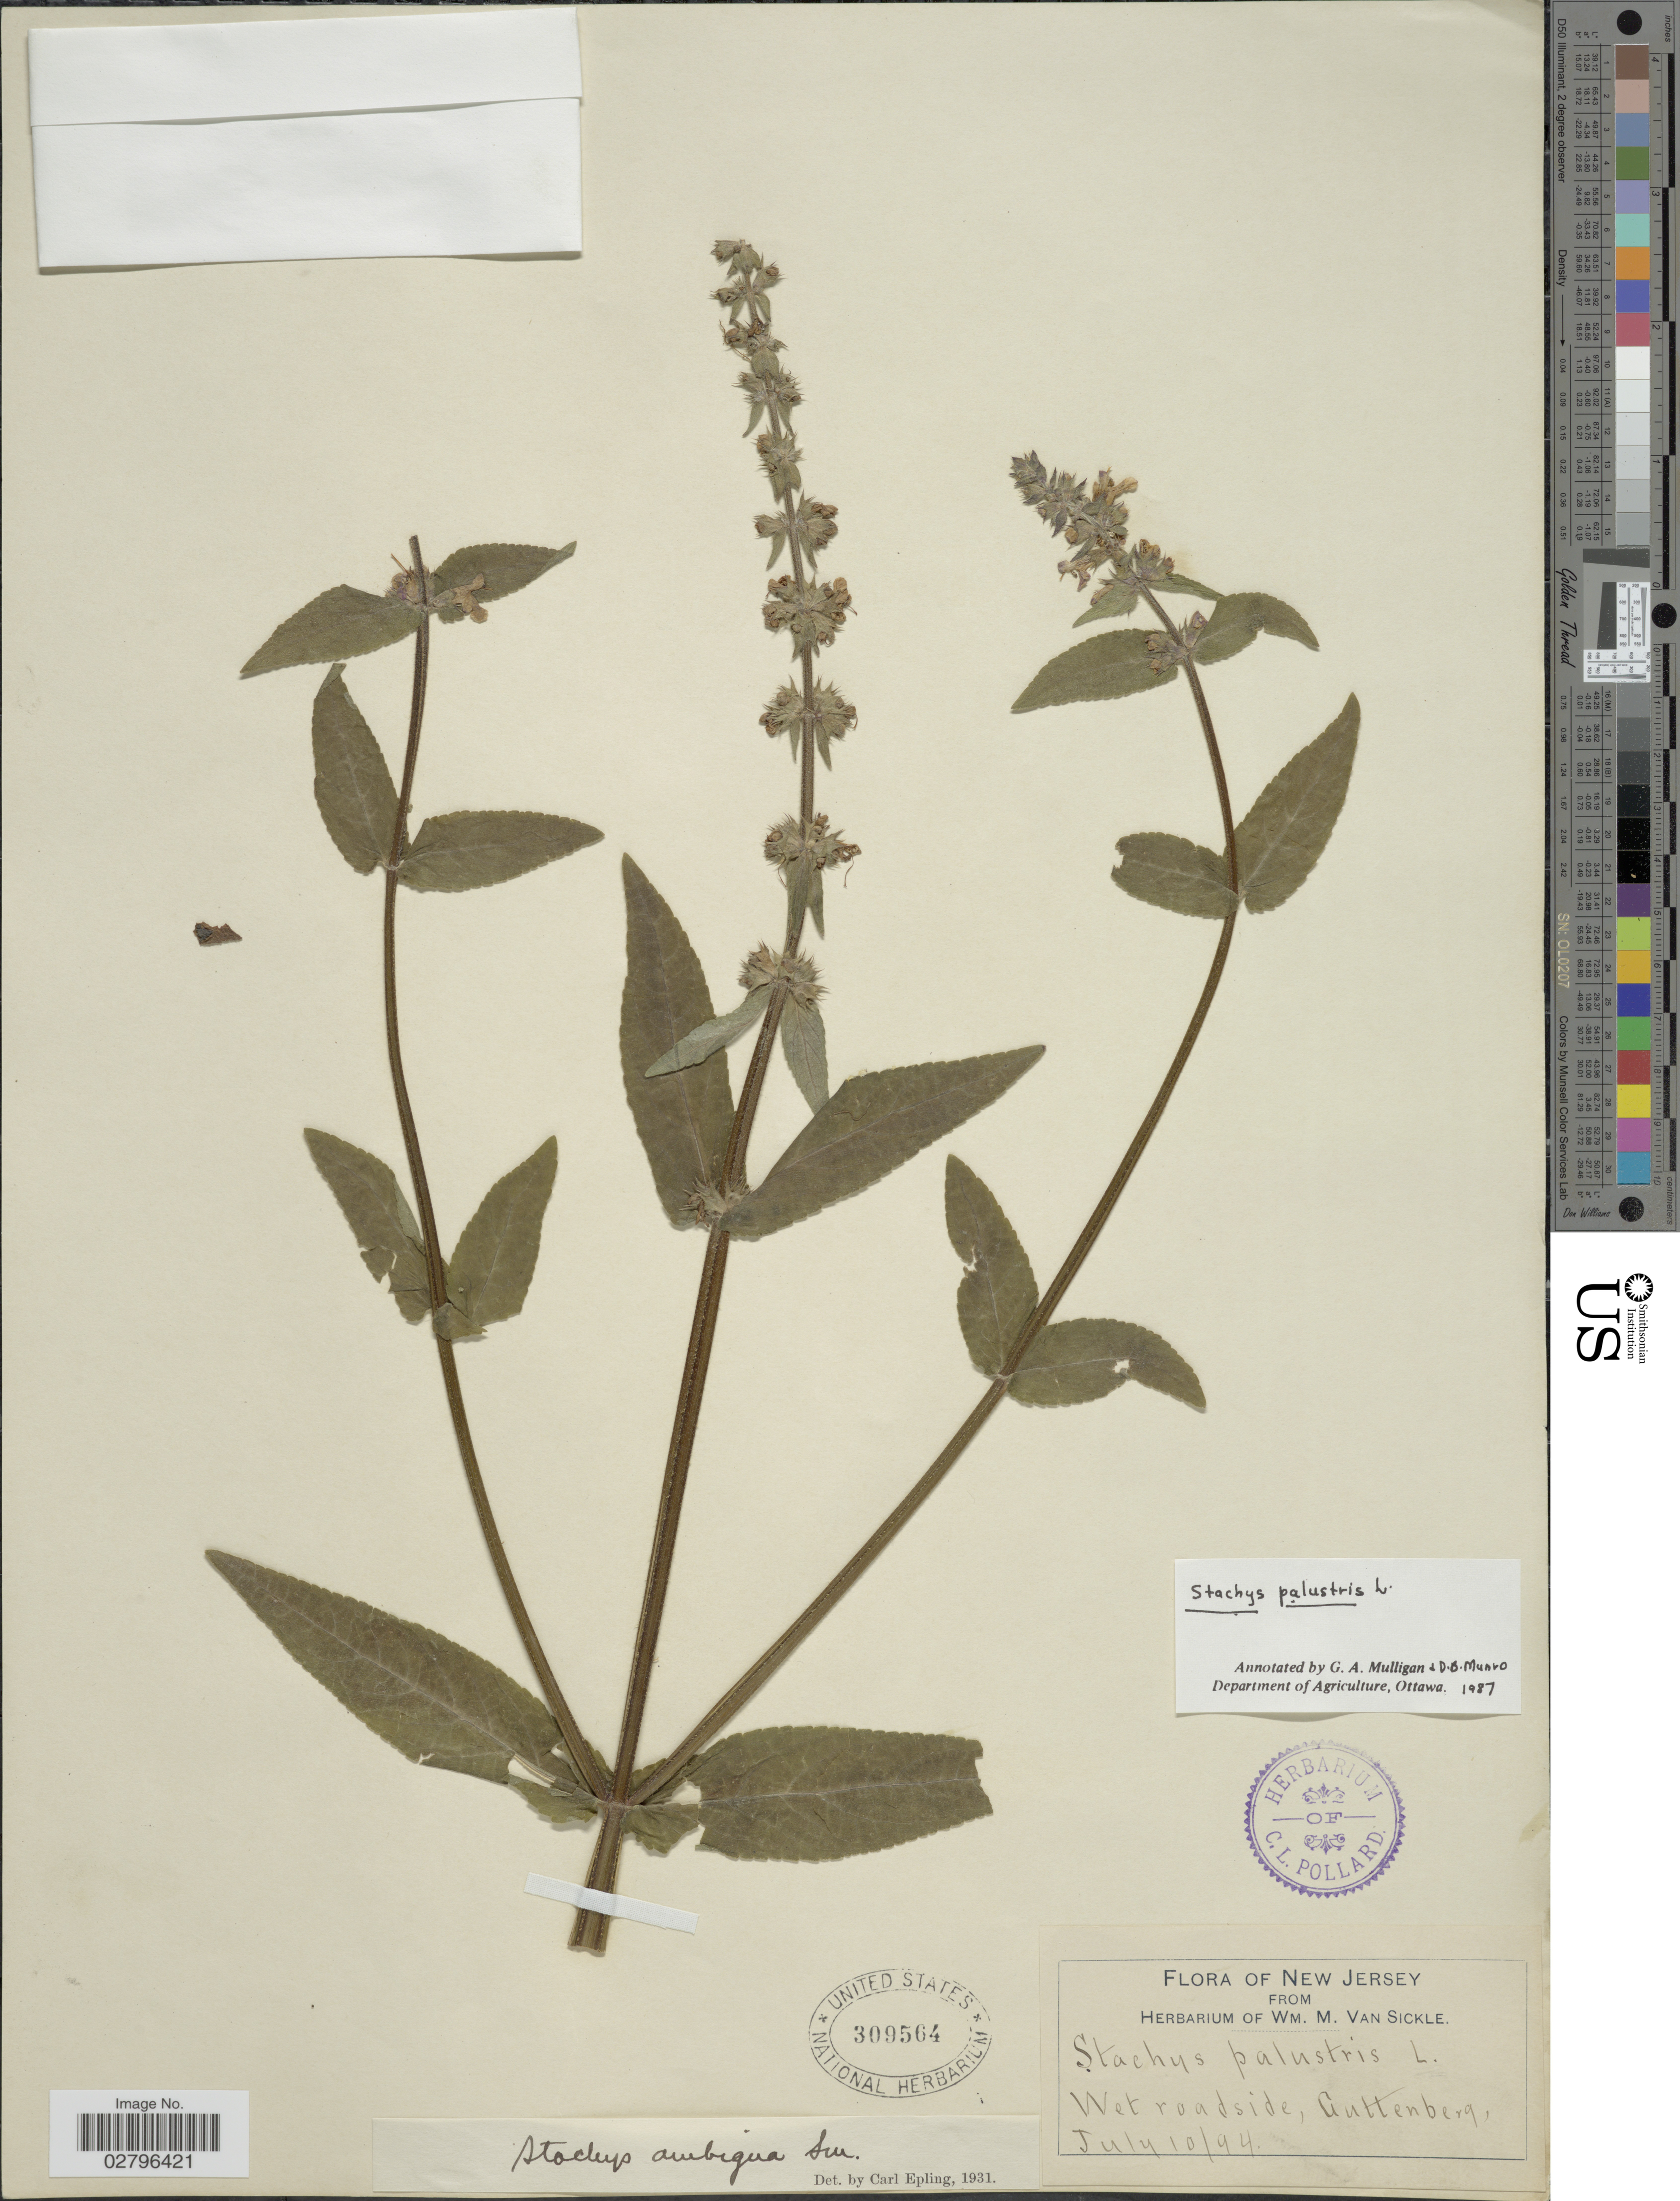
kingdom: Plantae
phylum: Tracheophyta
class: Magnoliopsida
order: Lamiales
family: Lamiaceae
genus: Stachys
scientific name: Stachys palustris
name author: L.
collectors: ex herb. Wm. M. Van Sickle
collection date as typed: Transcribed d/m/y: 10/7/94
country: United States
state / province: New Jersey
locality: Wet roadside, Guttenberg.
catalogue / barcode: US 309564